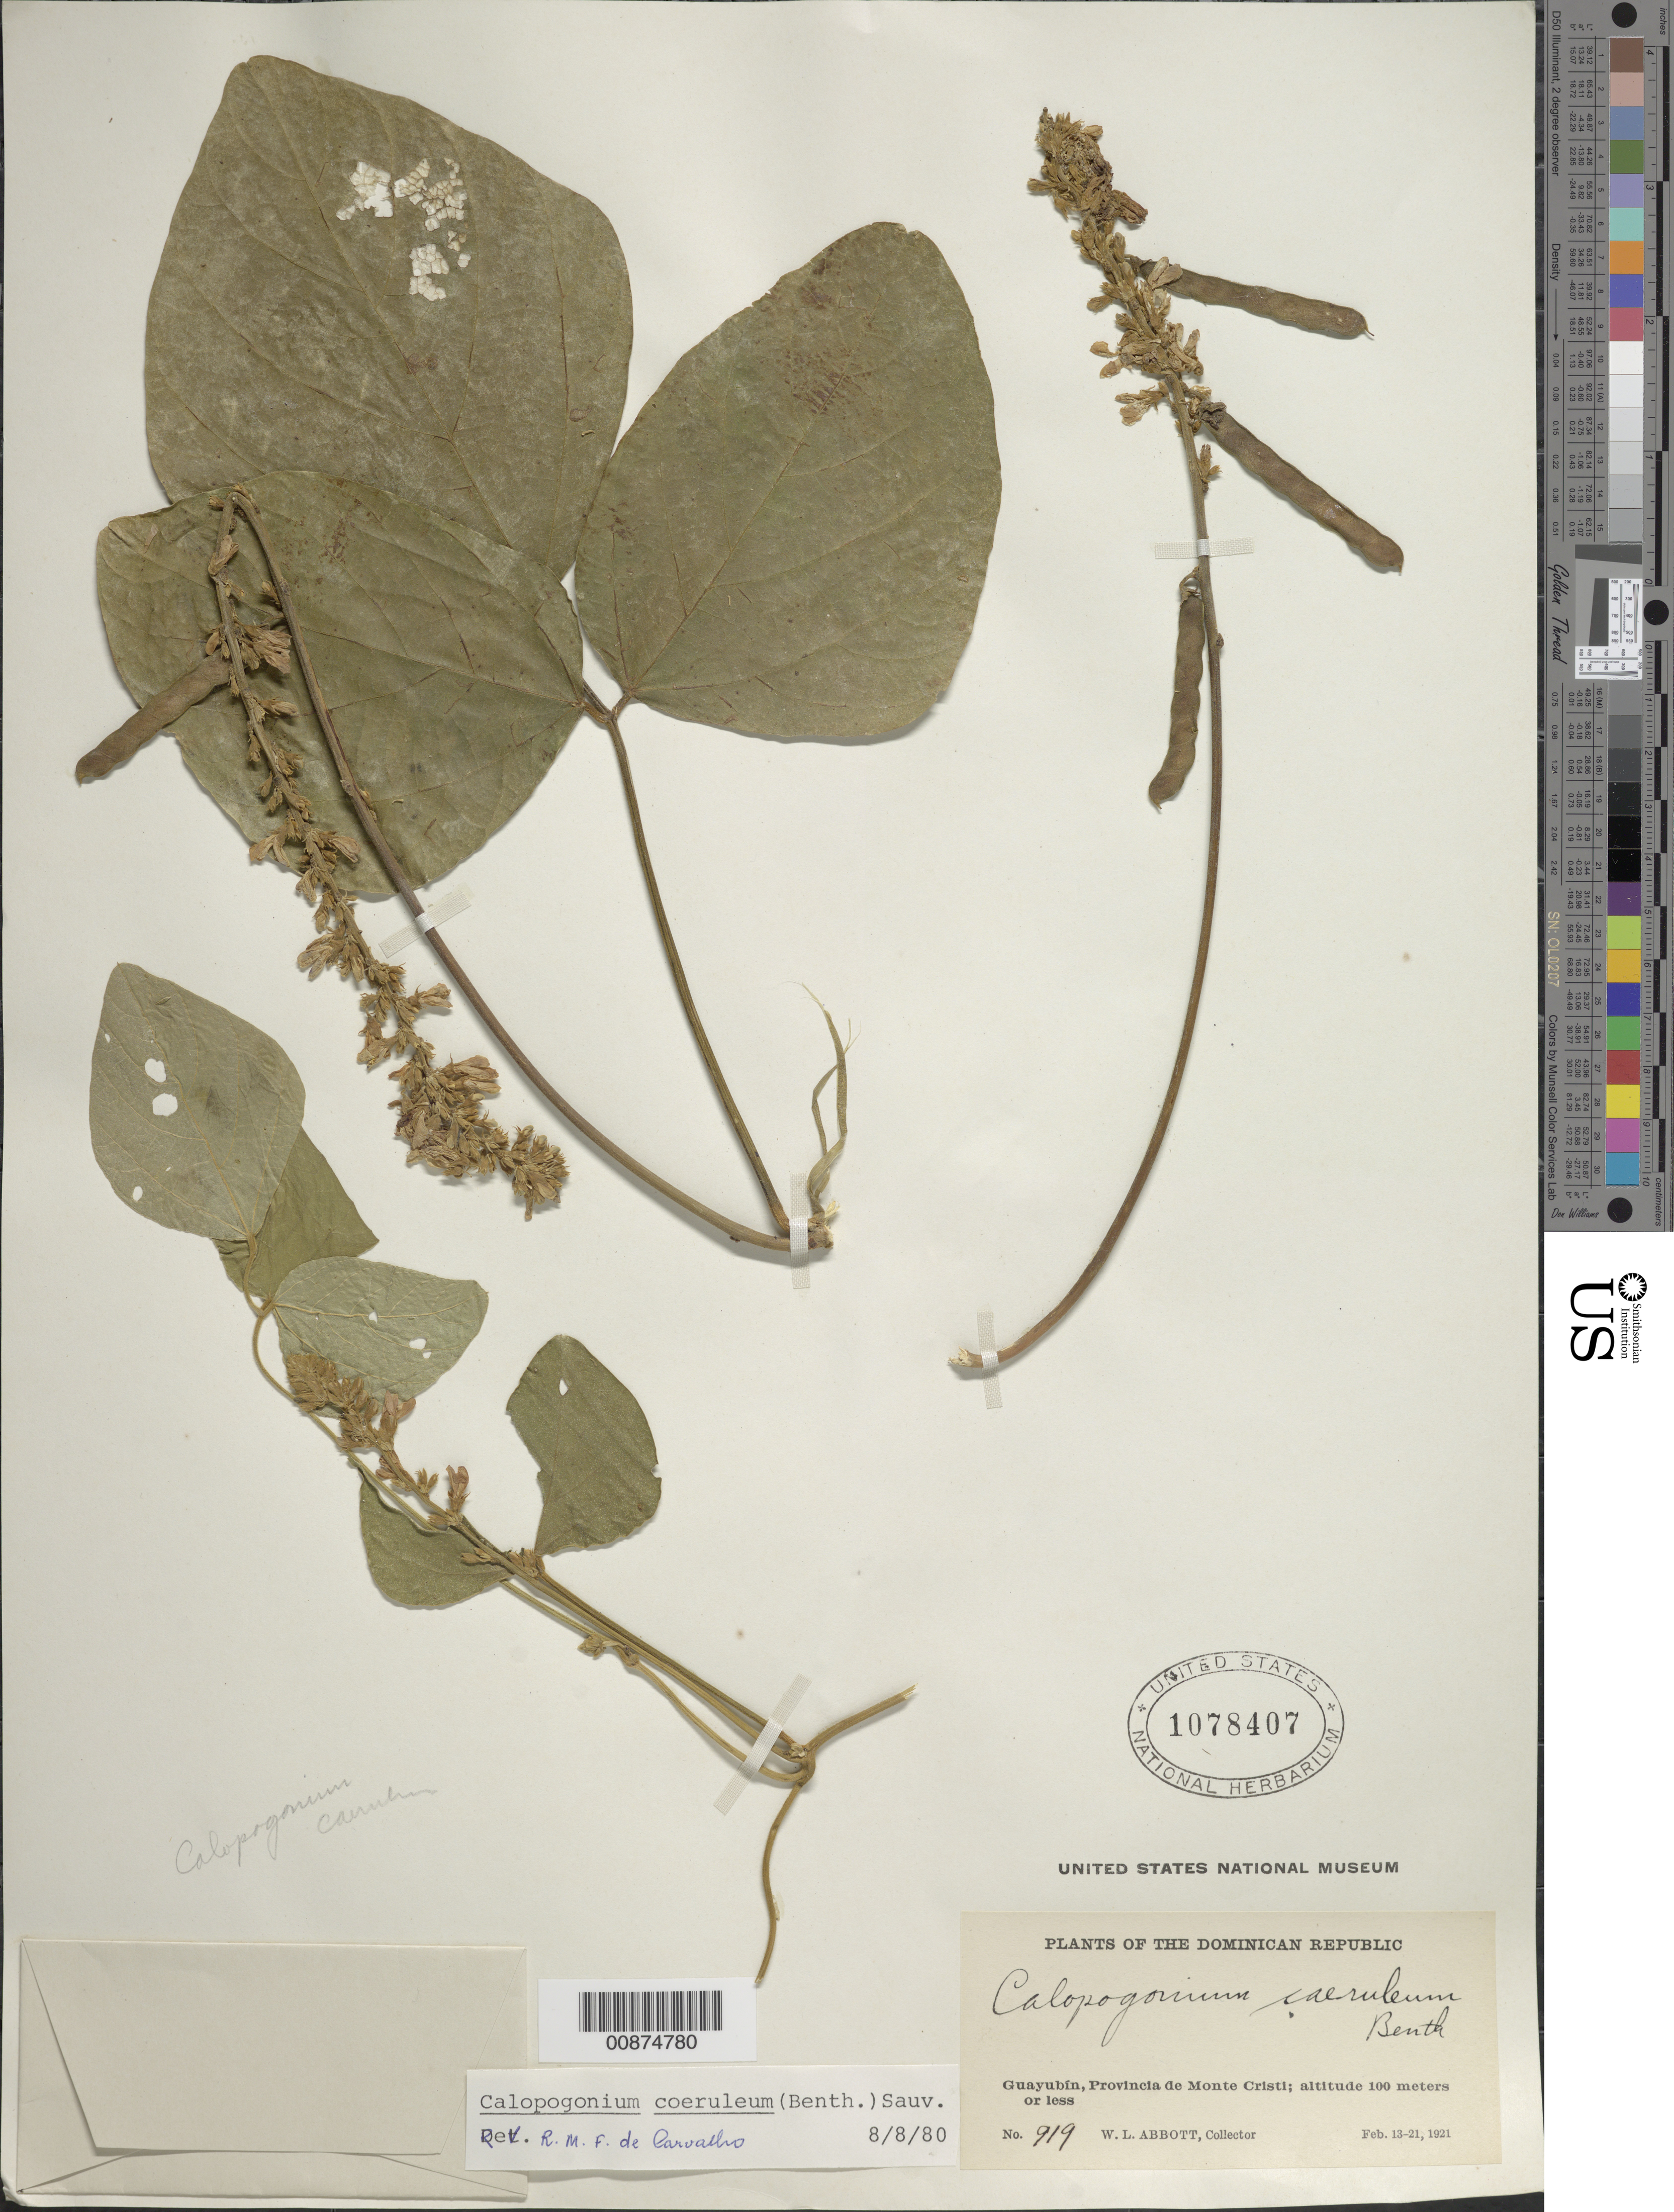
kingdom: Plantae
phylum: Tracheophyta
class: Magnoliopsida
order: Fabales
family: Fabaceae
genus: Calopogonium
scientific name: Calopogonium caeruleum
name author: (Benth.) C. Wright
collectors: W. L. Abbott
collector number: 919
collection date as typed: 13 Feb 1921 to 21 Feb 1921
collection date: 1921-02-13/1921-02-21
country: Dominican Republic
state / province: Monte Cristi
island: Hispaniola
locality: Guayubín.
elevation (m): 100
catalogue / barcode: US 1078407